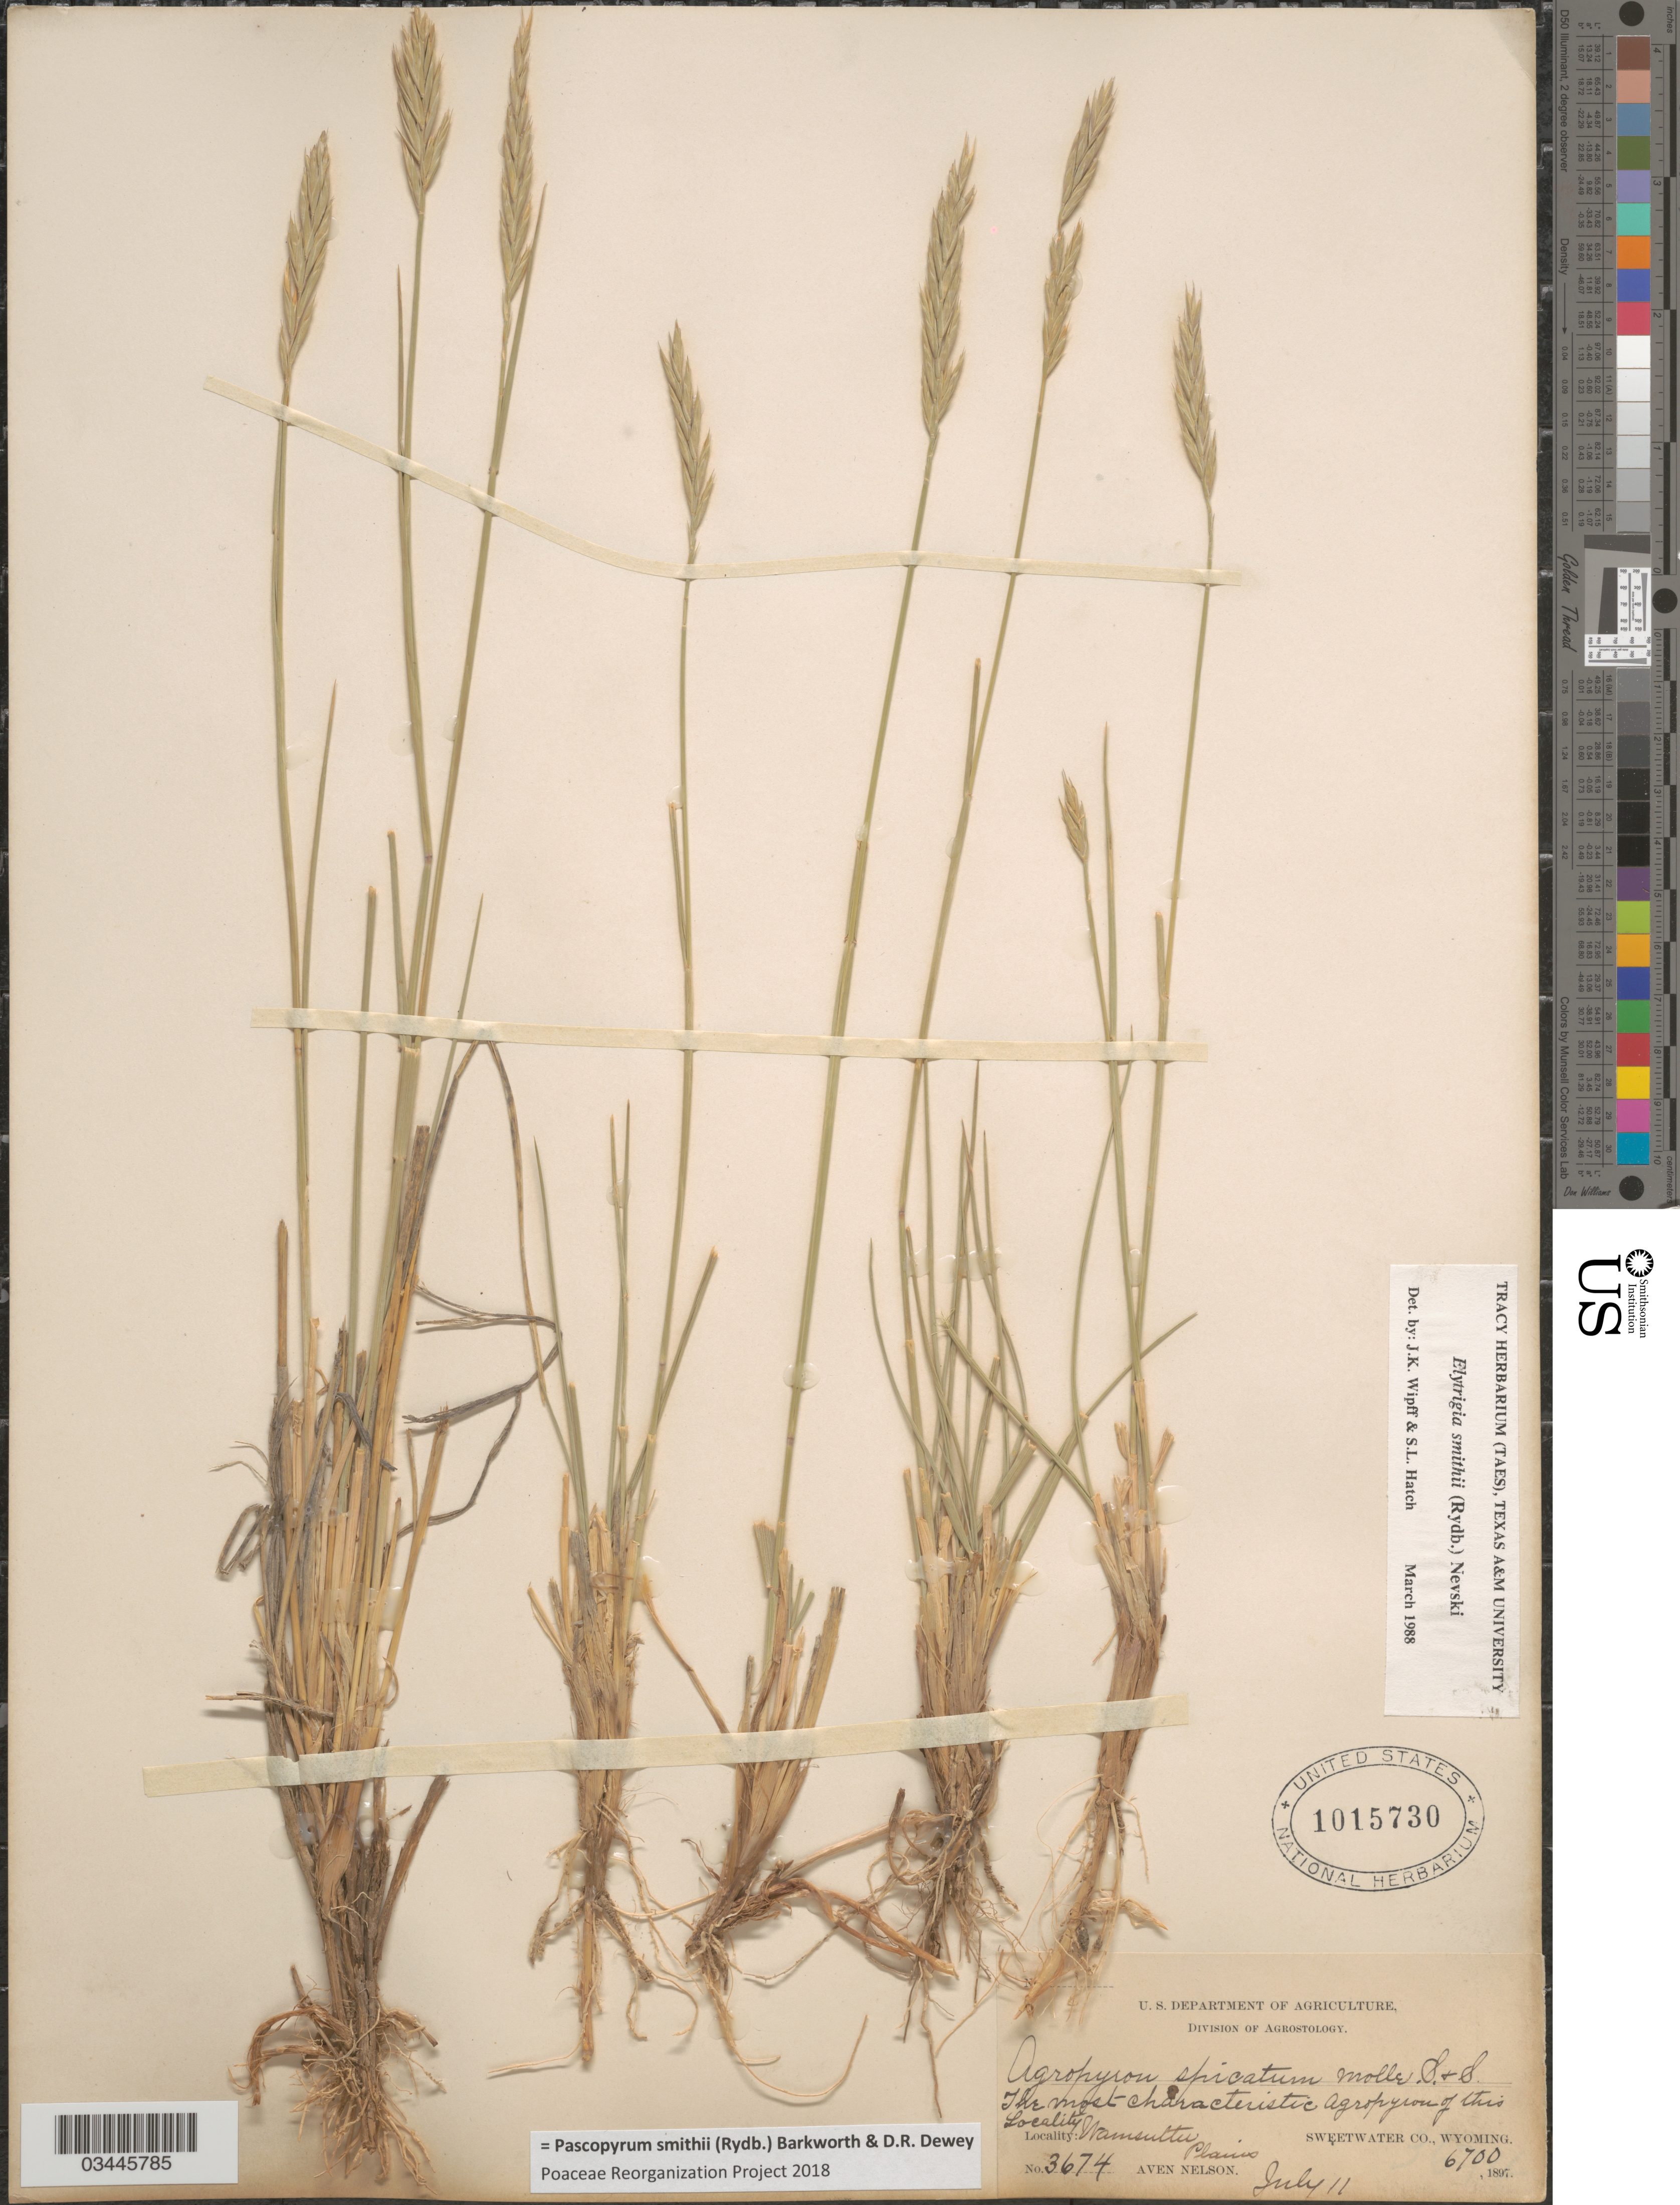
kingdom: Plantae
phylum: Tracheophyta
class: Liliopsida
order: Poales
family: Poaceae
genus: Pascopyrum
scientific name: Pascopyrum smithii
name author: (Rydb.) Barkworth & Dewey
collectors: A. Nelson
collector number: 3674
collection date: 1897-07-11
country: United States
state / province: Wyoming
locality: The most characteristic Agropyron of this locality. Wamsutter Plains. Sweetwater Co.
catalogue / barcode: US 1015730